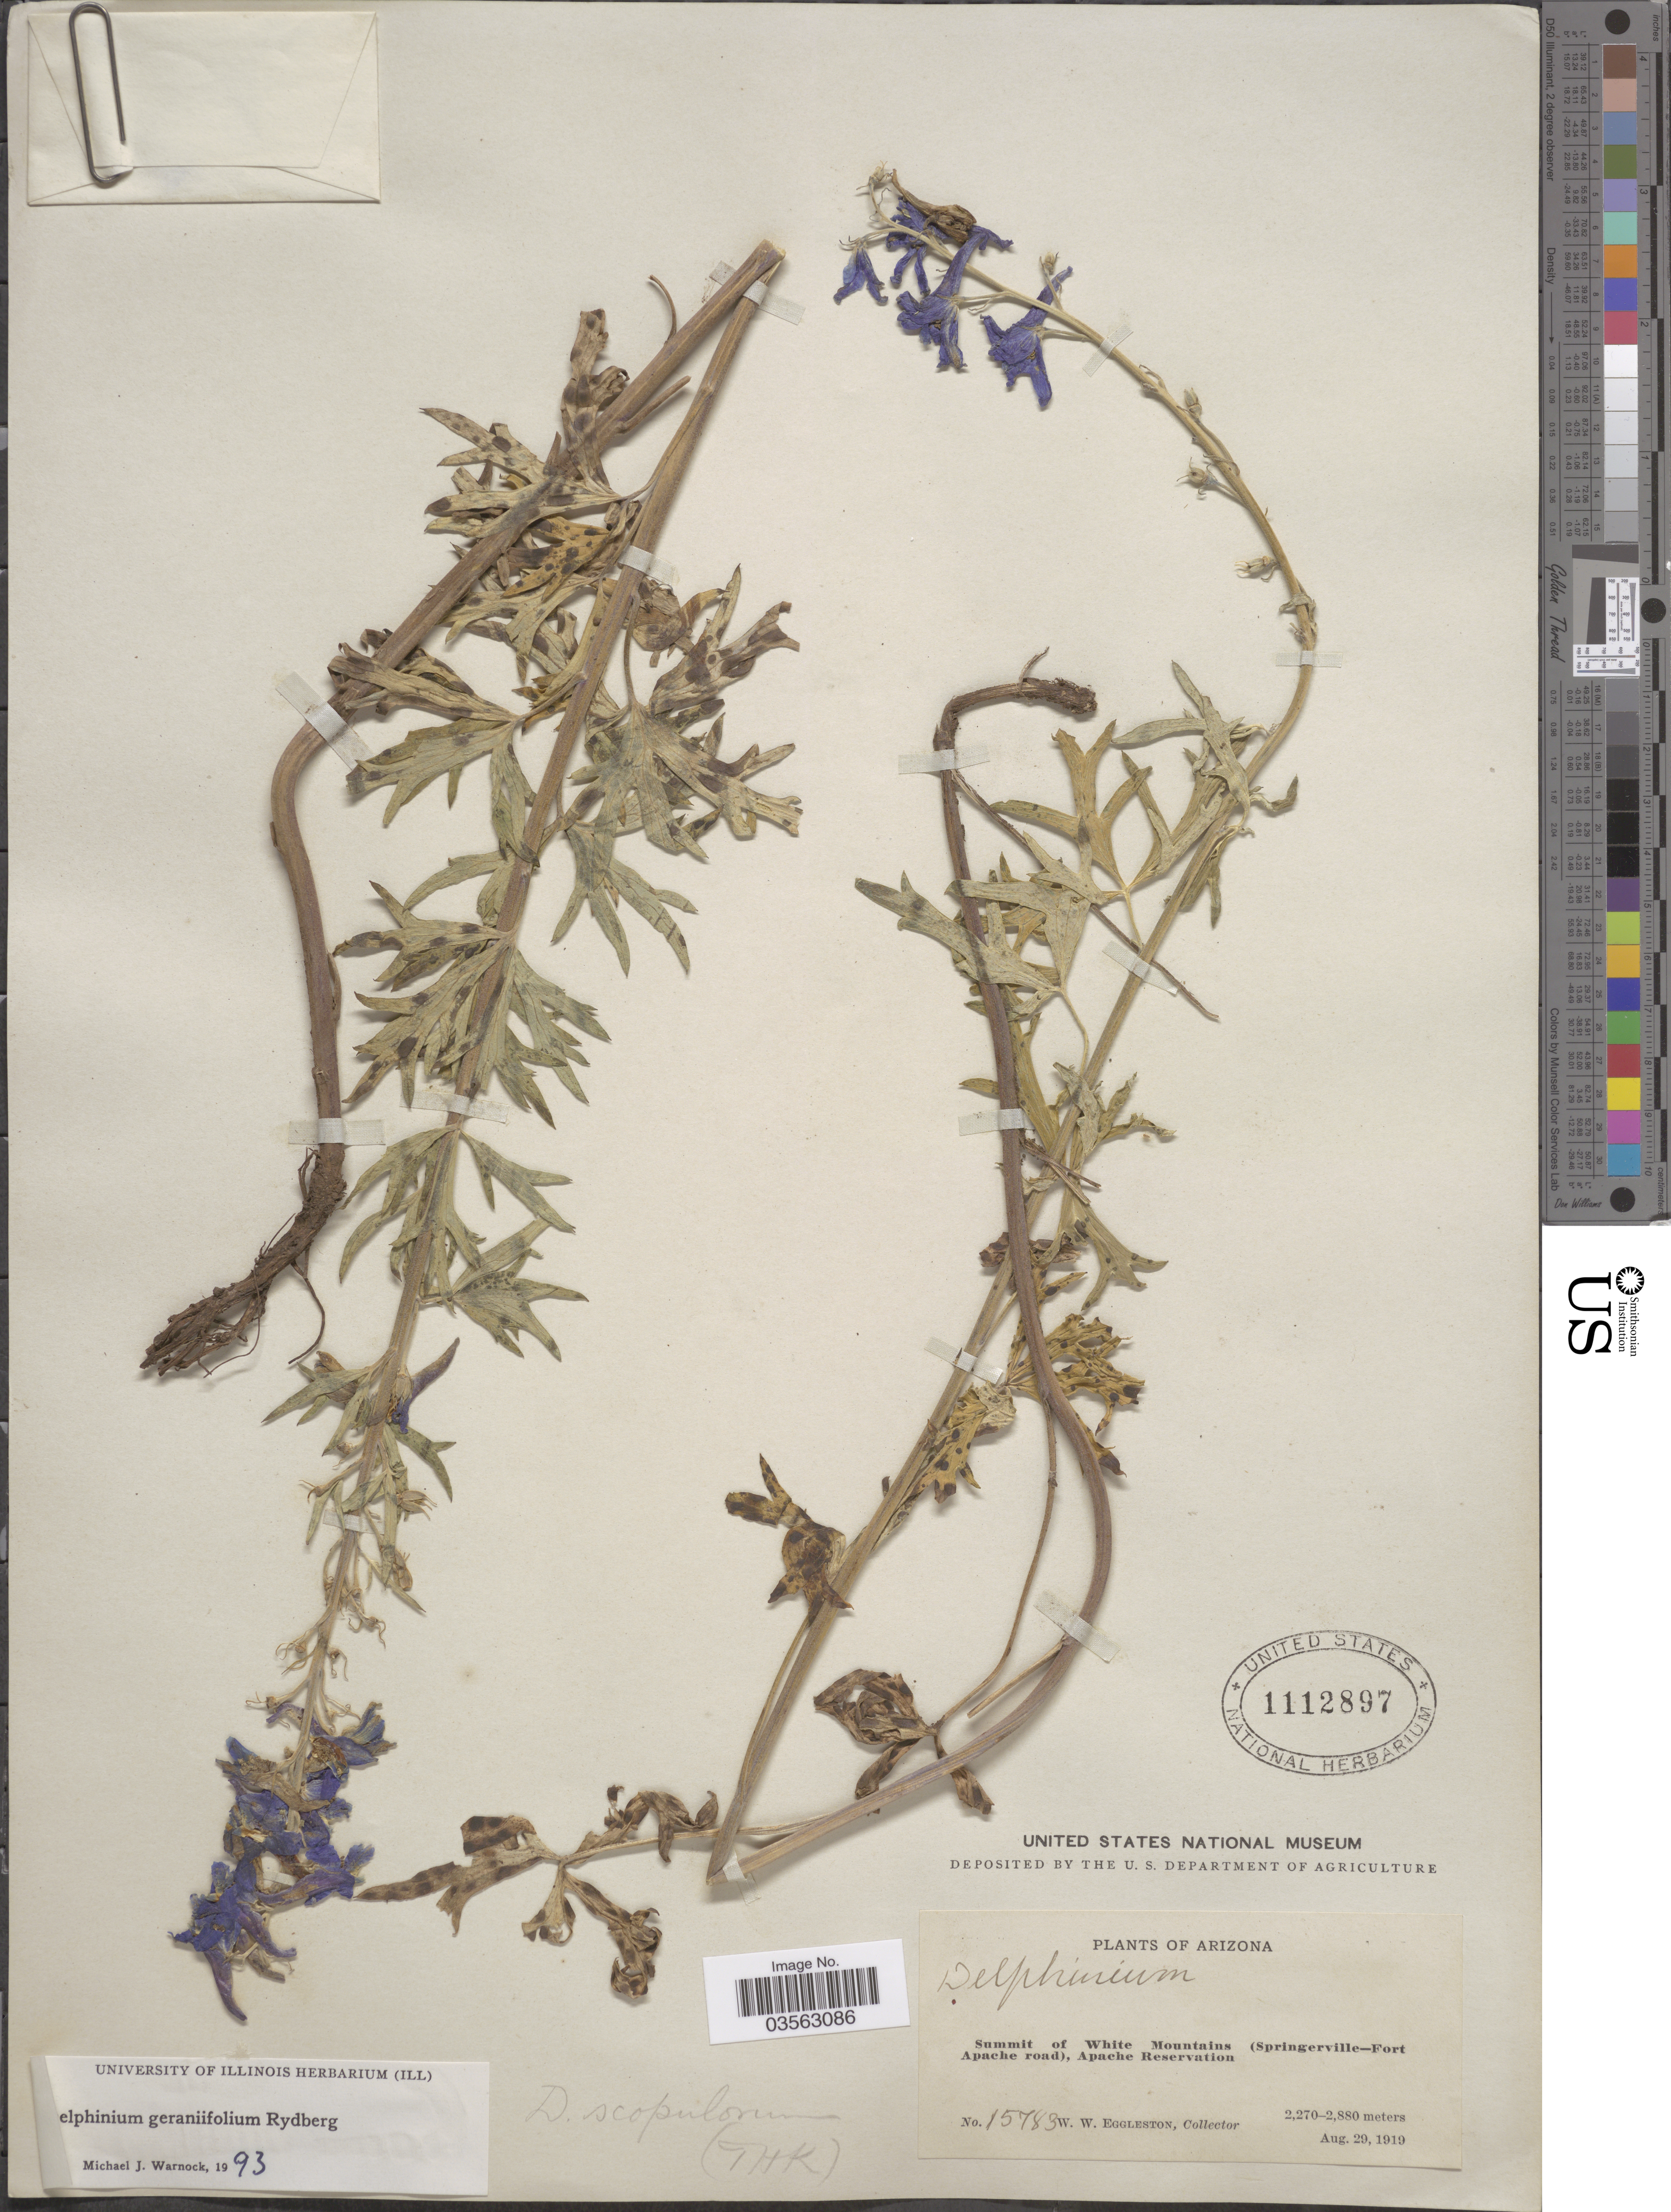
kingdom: Plantae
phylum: Tracheophyta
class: Magnoliopsida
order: Ranunculales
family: Ranunculaceae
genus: Delphinium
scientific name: Delphinium geraniifolium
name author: Rydb.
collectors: W. W. Eggleston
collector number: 15783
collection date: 1919-08-29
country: United States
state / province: Arizona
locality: Summit of White Mountains (Springerville-Fort Apache road), Apache Reservation.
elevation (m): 2270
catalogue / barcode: US 1112897